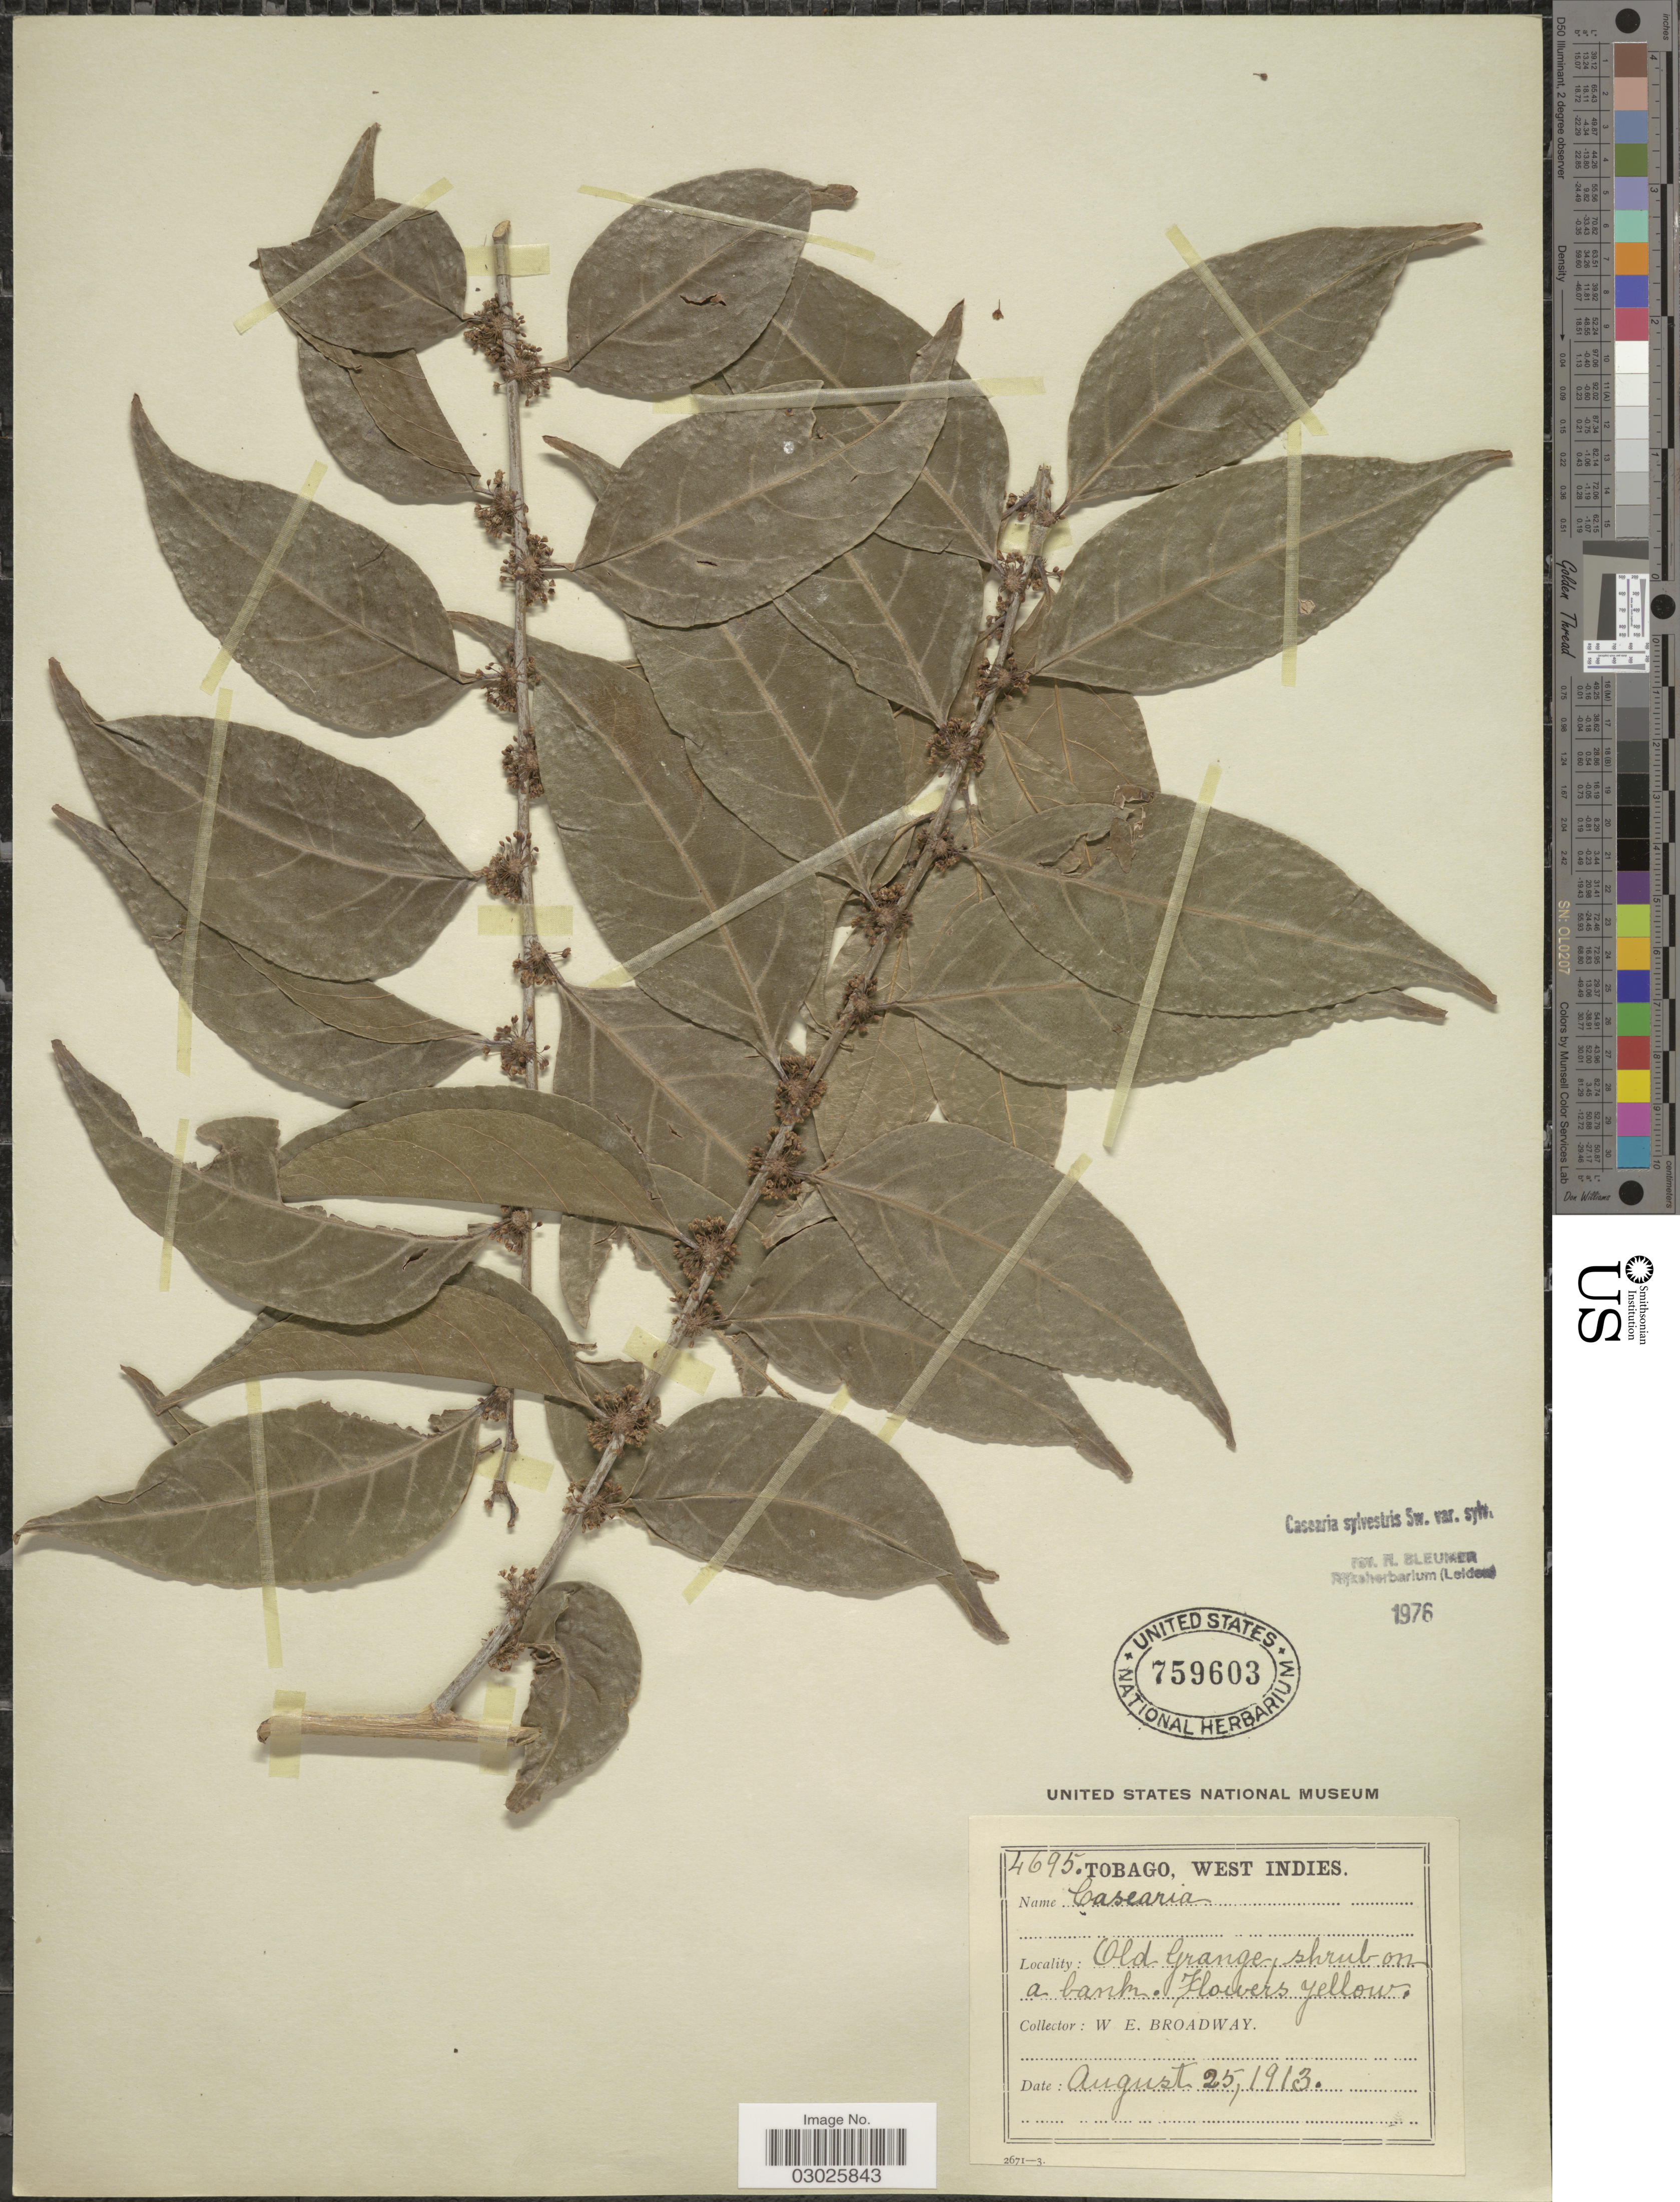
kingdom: Plantae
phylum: Tracheophyta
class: Magnoliopsida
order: Malpighiales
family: Salicaceae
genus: Casearia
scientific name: Casearia sylvestris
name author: Sw.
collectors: W. E. Broadway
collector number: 4695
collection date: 1913-08-25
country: Trinidad and Tobago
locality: Tobago. Old Grange.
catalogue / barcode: US 759603